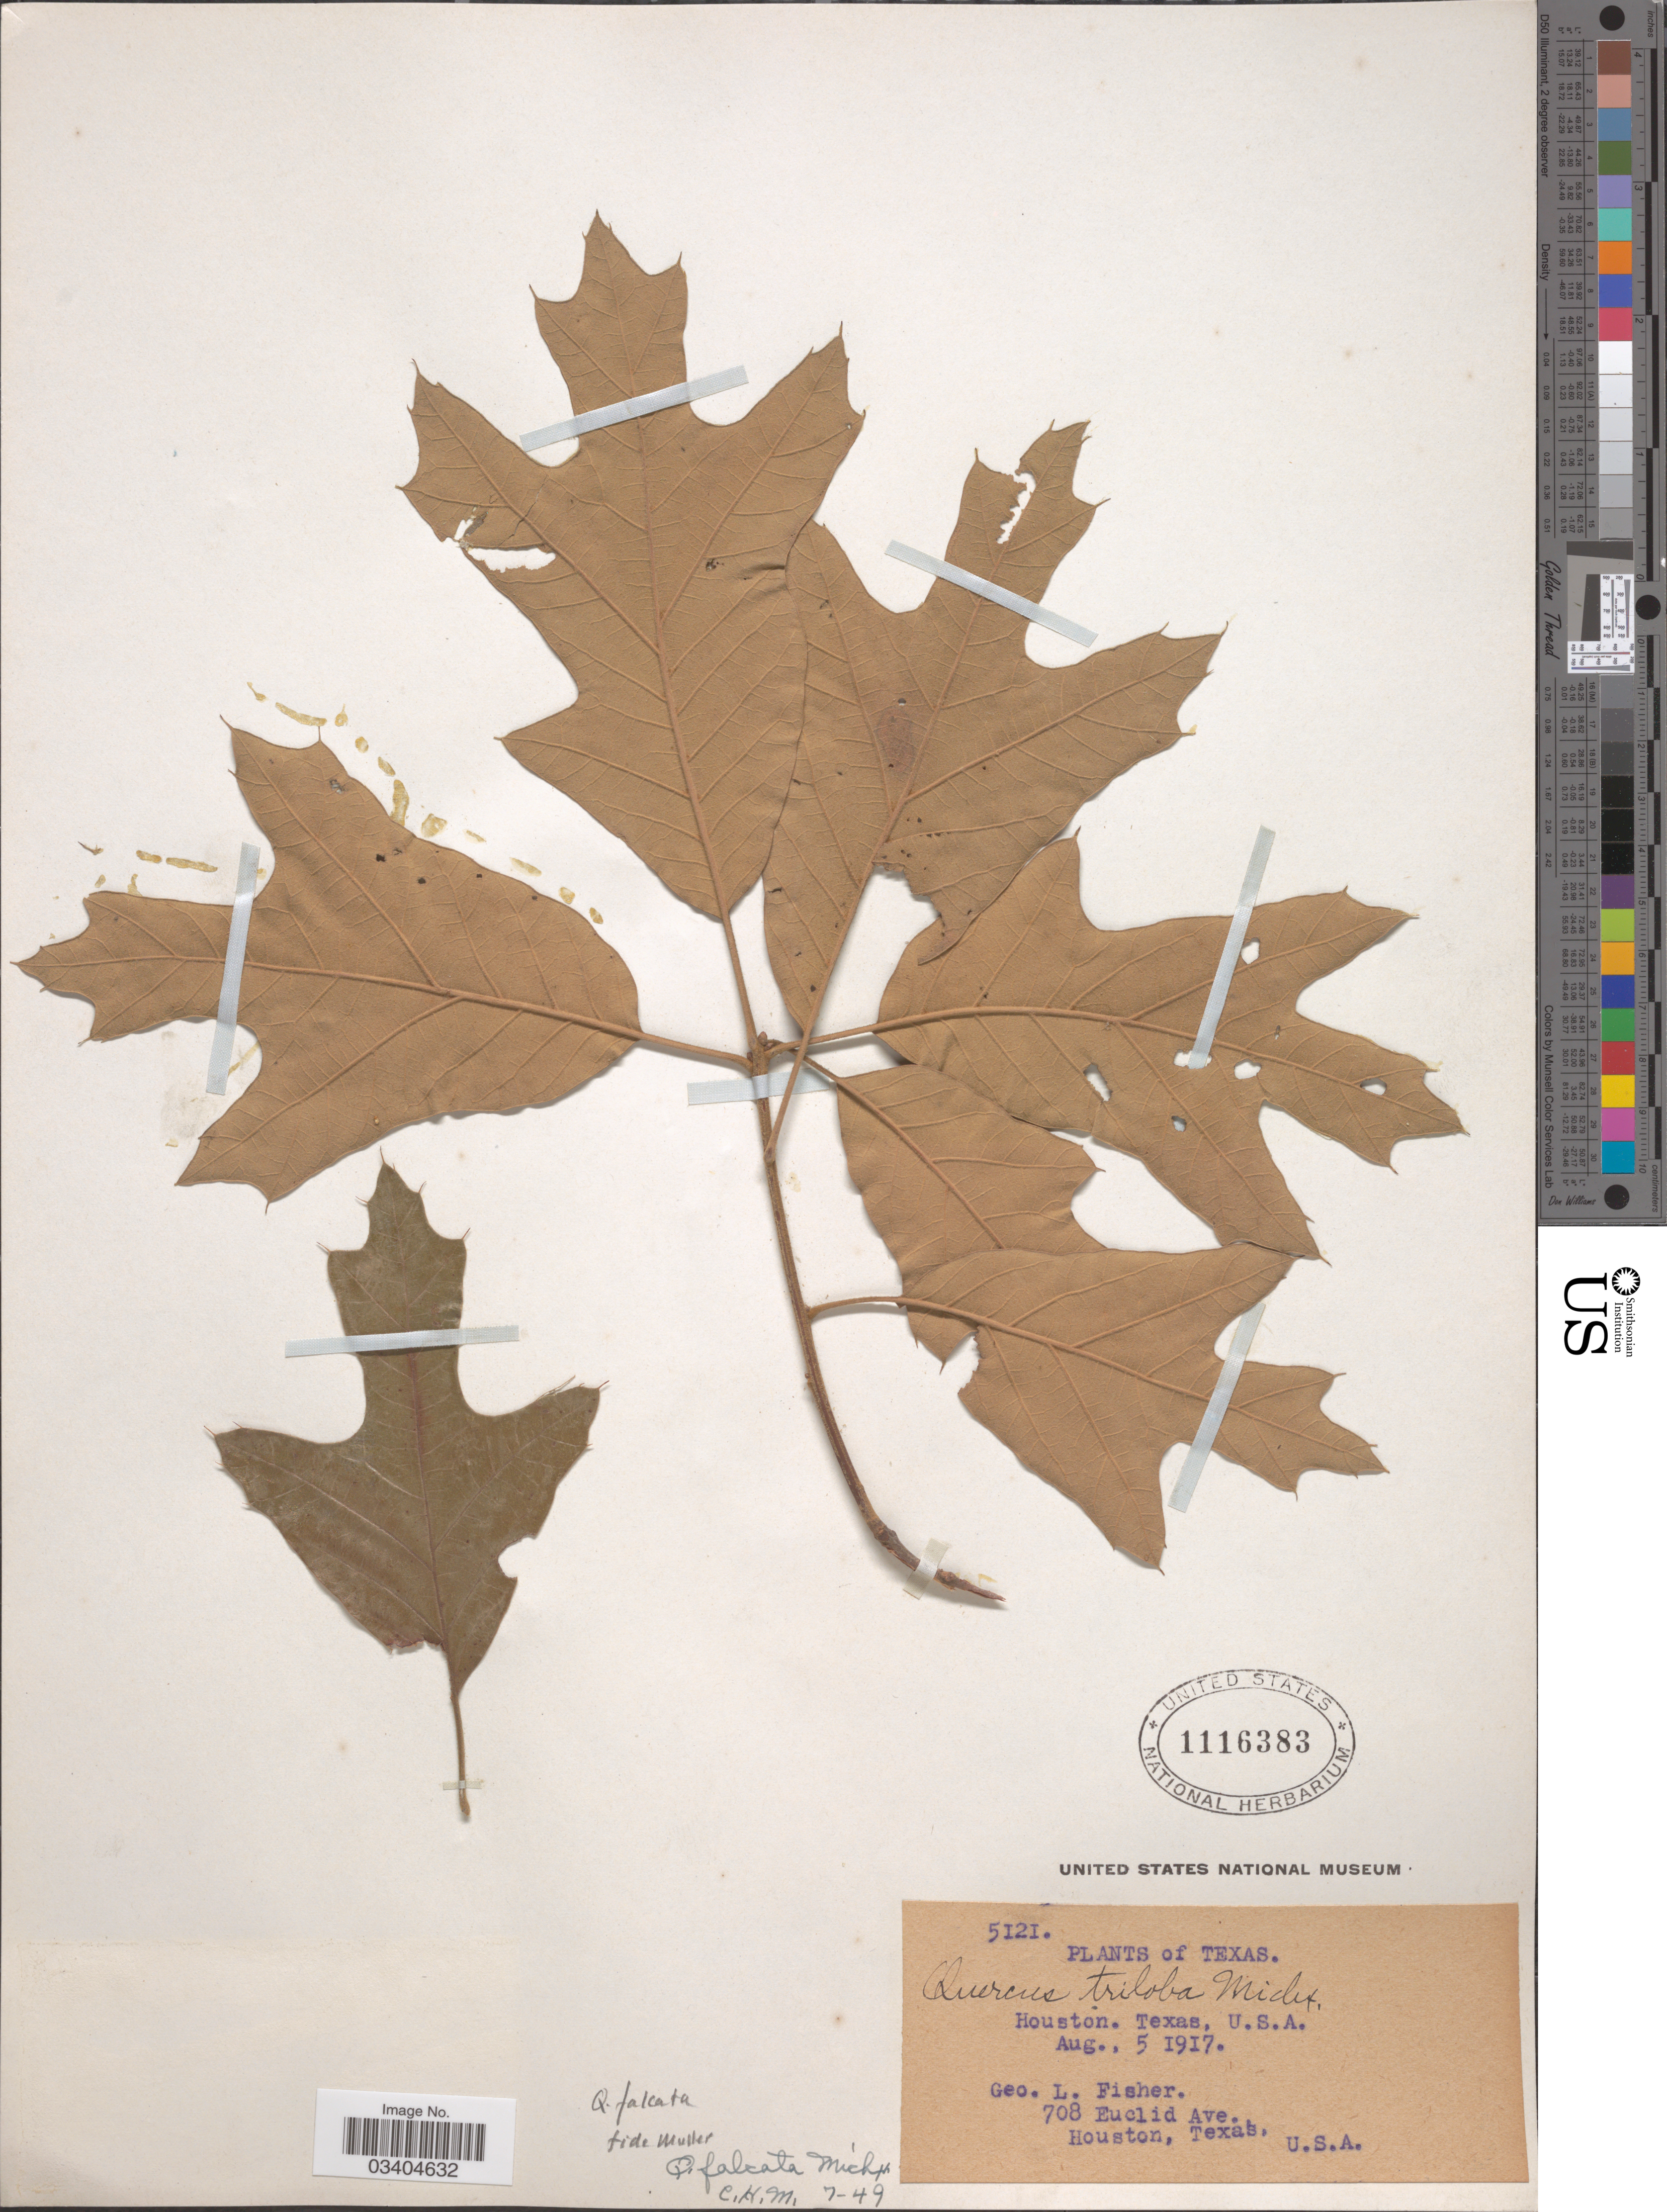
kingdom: Plantae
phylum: Tracheophyta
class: Magnoliopsida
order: Fagales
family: Fagaceae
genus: Quercus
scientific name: Quercus falcata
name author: Michx.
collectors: G. L. Fisher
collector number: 5121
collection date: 1917-08-05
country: United States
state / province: Texas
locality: Houston.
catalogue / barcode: US 1116383